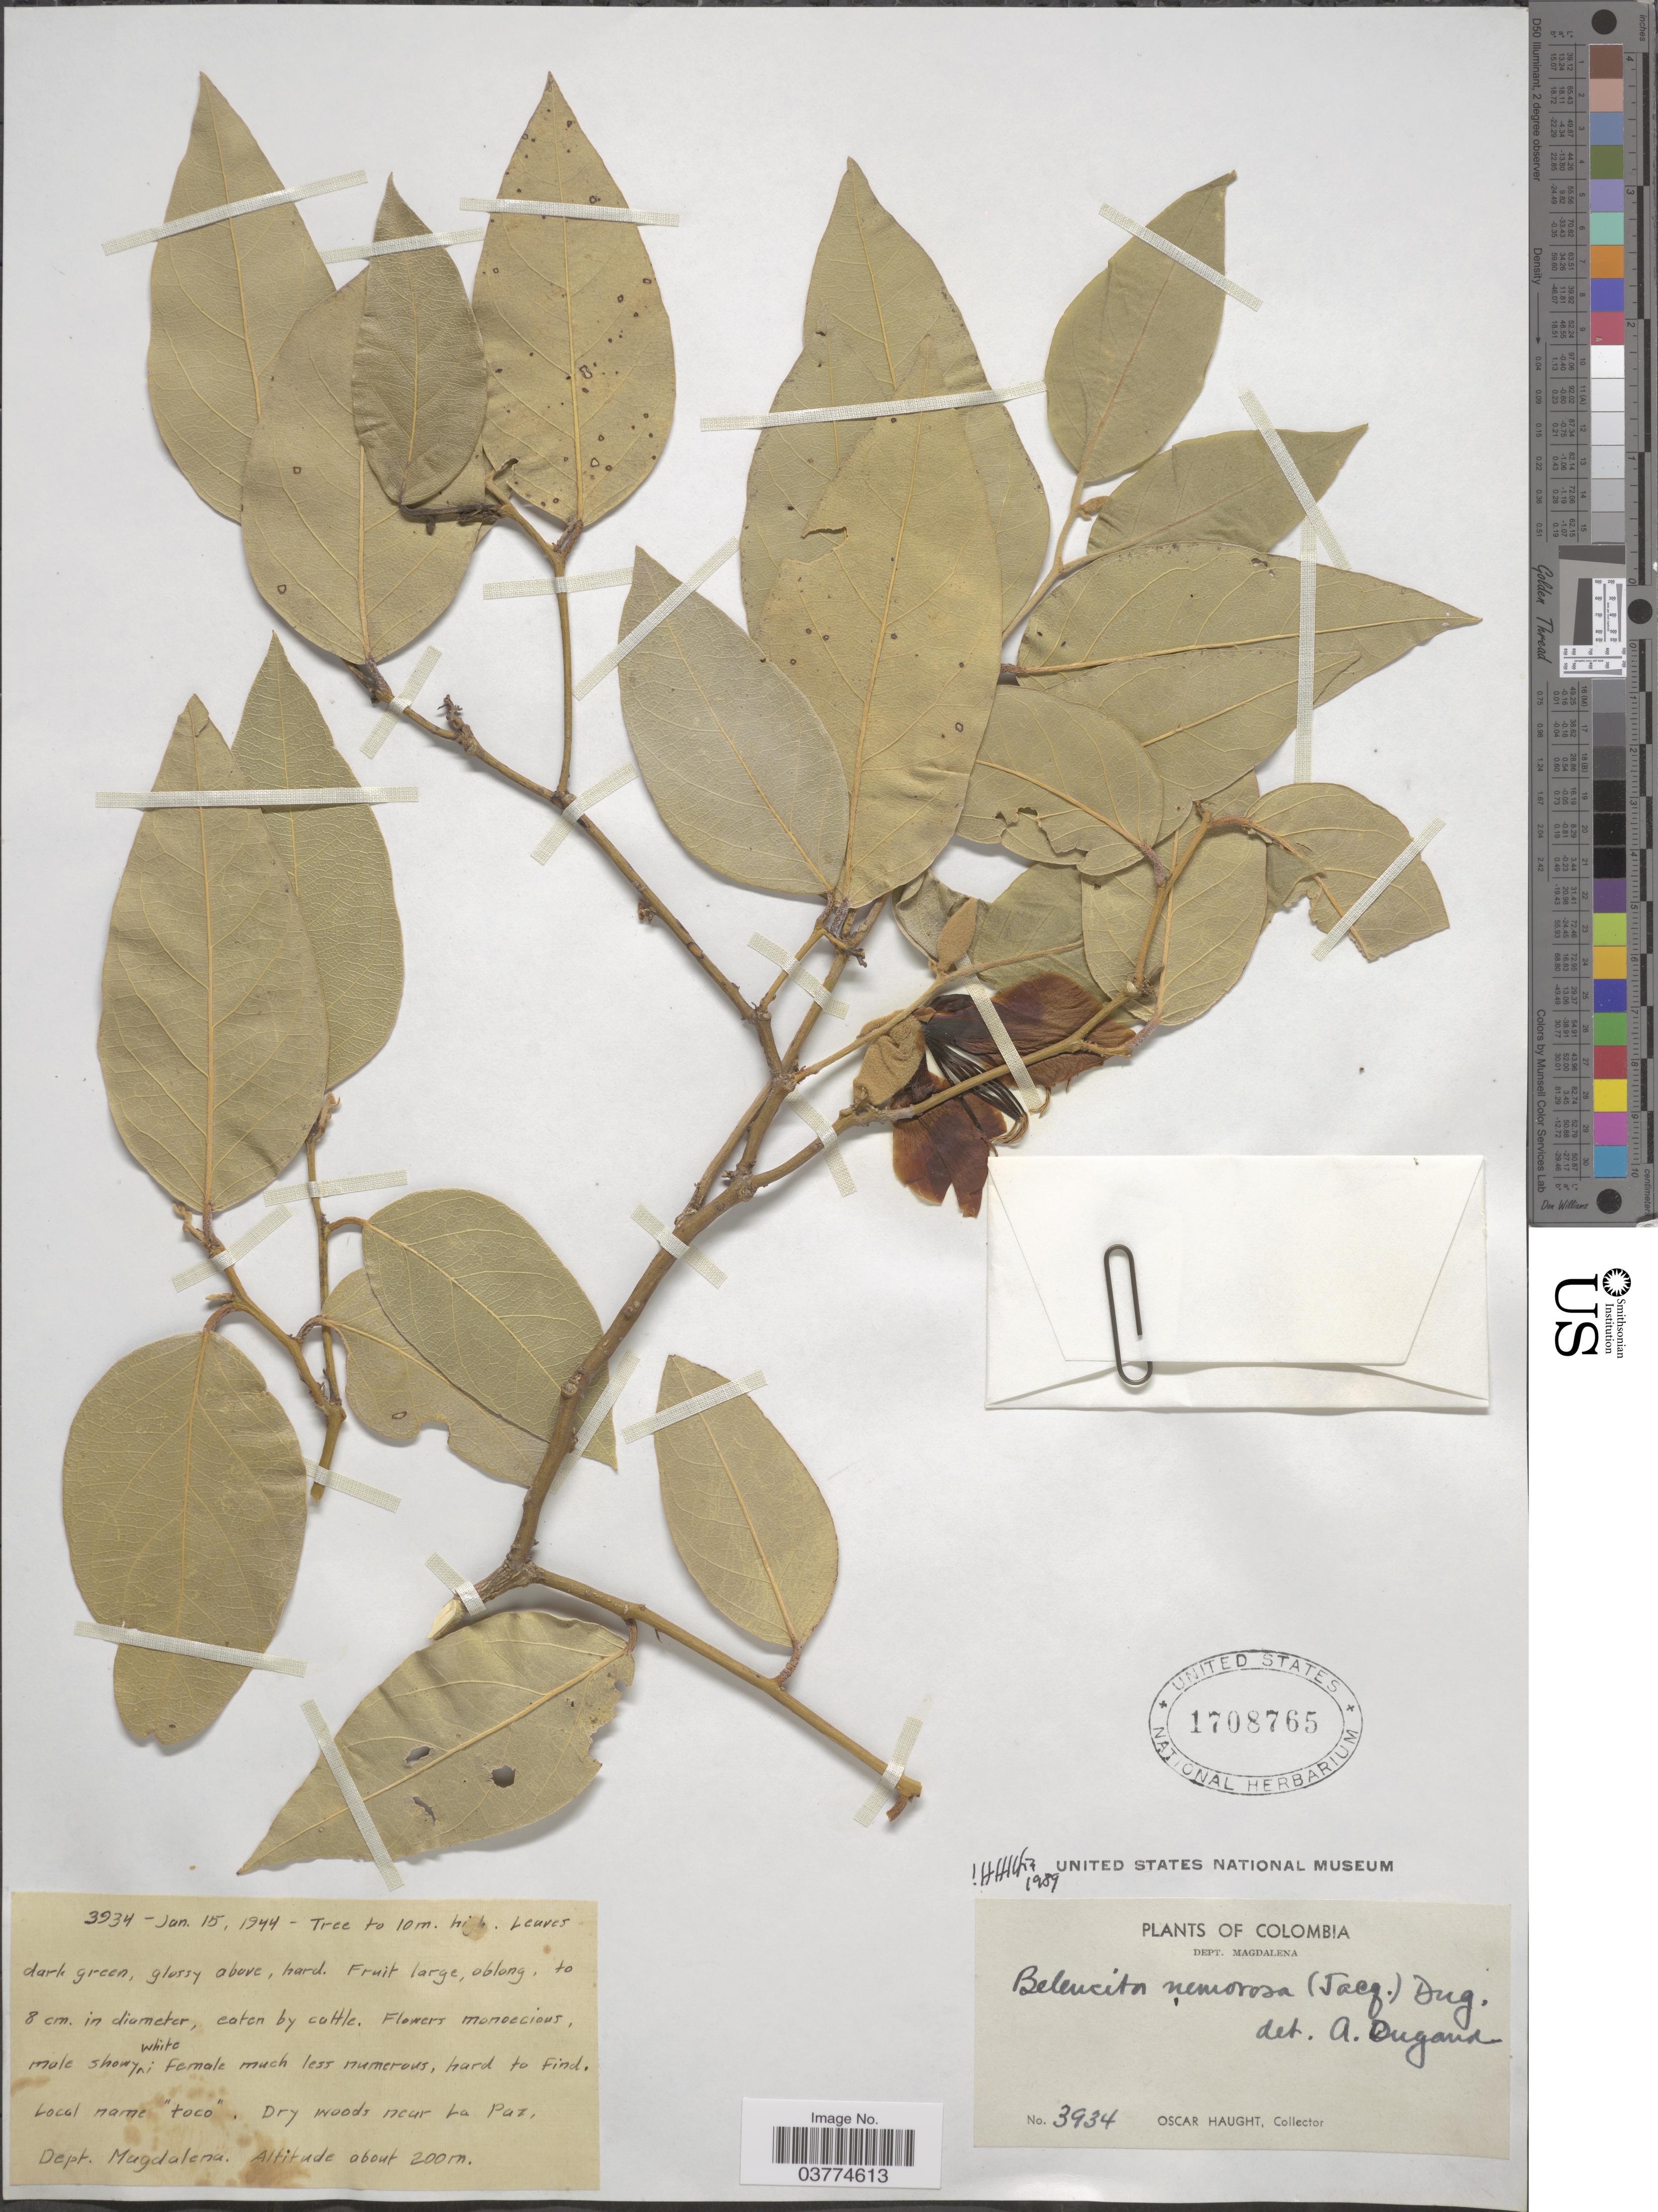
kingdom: Plantae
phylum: Tracheophyta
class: Magnoliopsida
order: Brassicales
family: Capparaceae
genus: Belencita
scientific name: Belencita nemorosa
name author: (Jacq.) Dugand G.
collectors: O. L. Haught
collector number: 3934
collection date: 1944-01-15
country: Colombia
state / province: Magdalena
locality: Near La Paz, Dept. Magdalena.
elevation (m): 200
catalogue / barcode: US 1708765